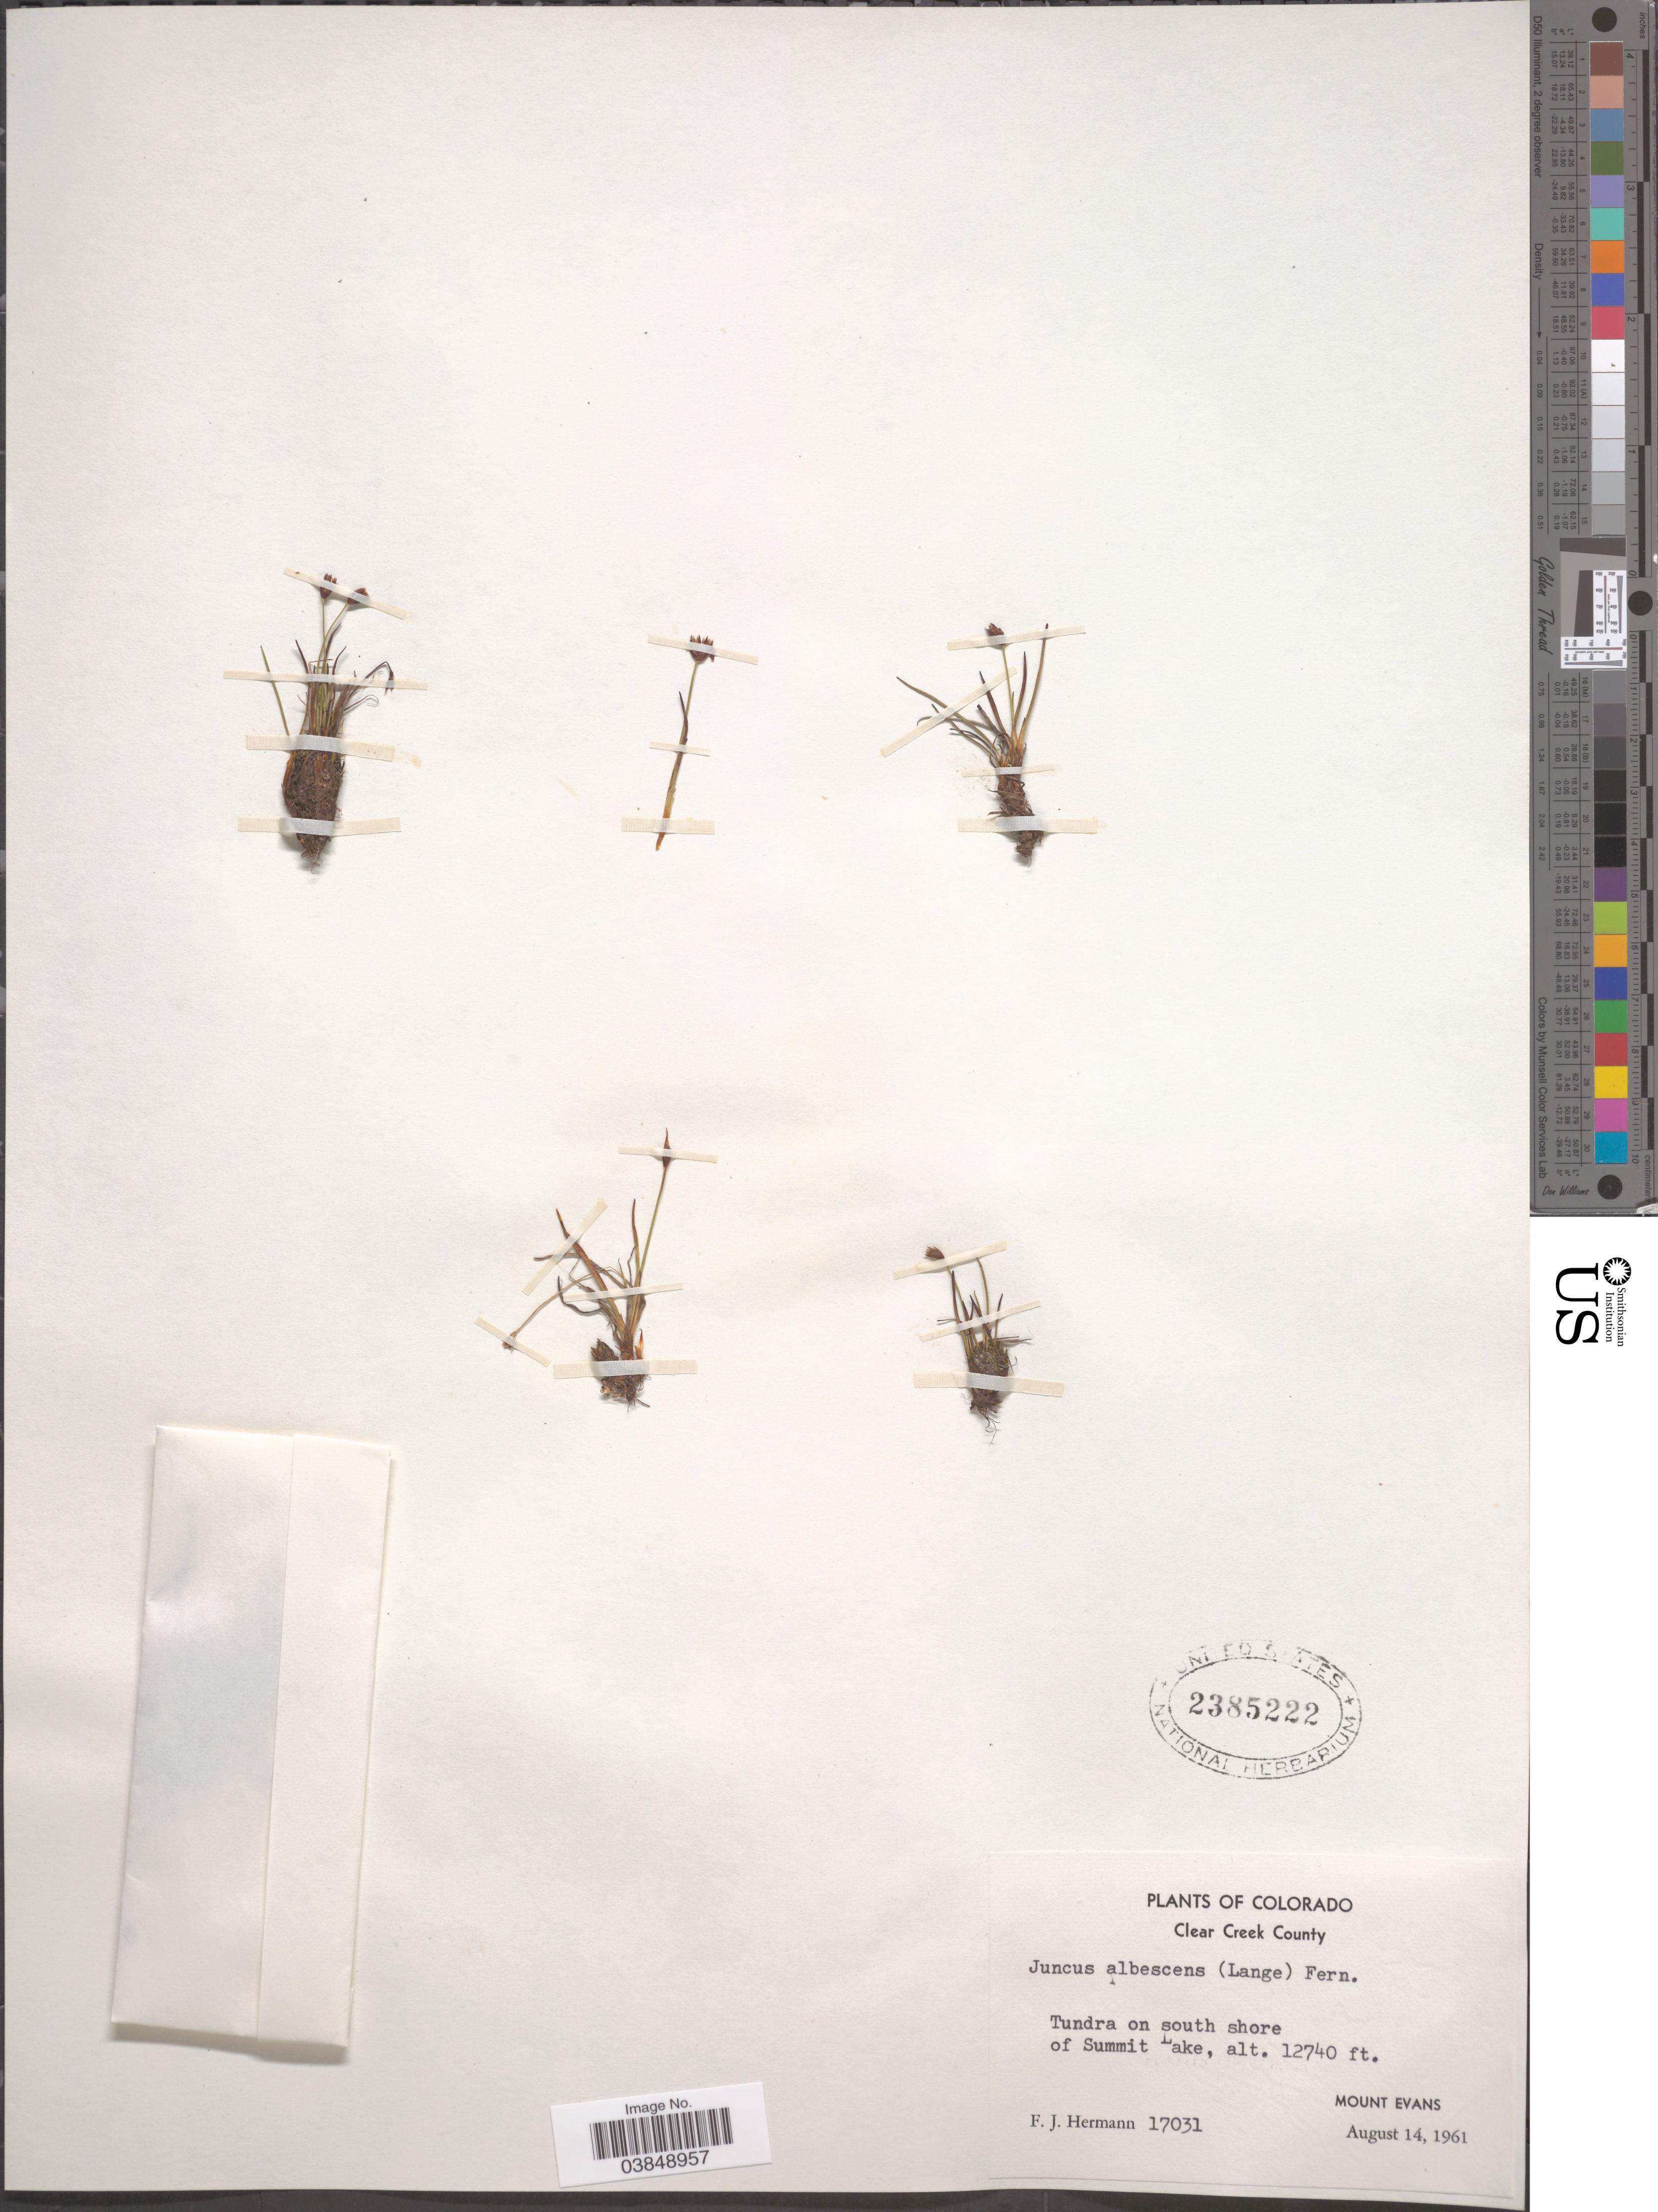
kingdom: Plantae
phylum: Tracheophyta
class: Liliopsida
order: Poales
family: Juncaceae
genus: Juncus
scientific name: Juncus albescens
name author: Fernald & Lange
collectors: F. J. Hermann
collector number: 17031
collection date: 1961-08-14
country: United States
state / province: Colorado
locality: Clear Creek County. Tundra on south shore of Summit Lake. Mount Evans.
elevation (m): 3883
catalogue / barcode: US 2385222